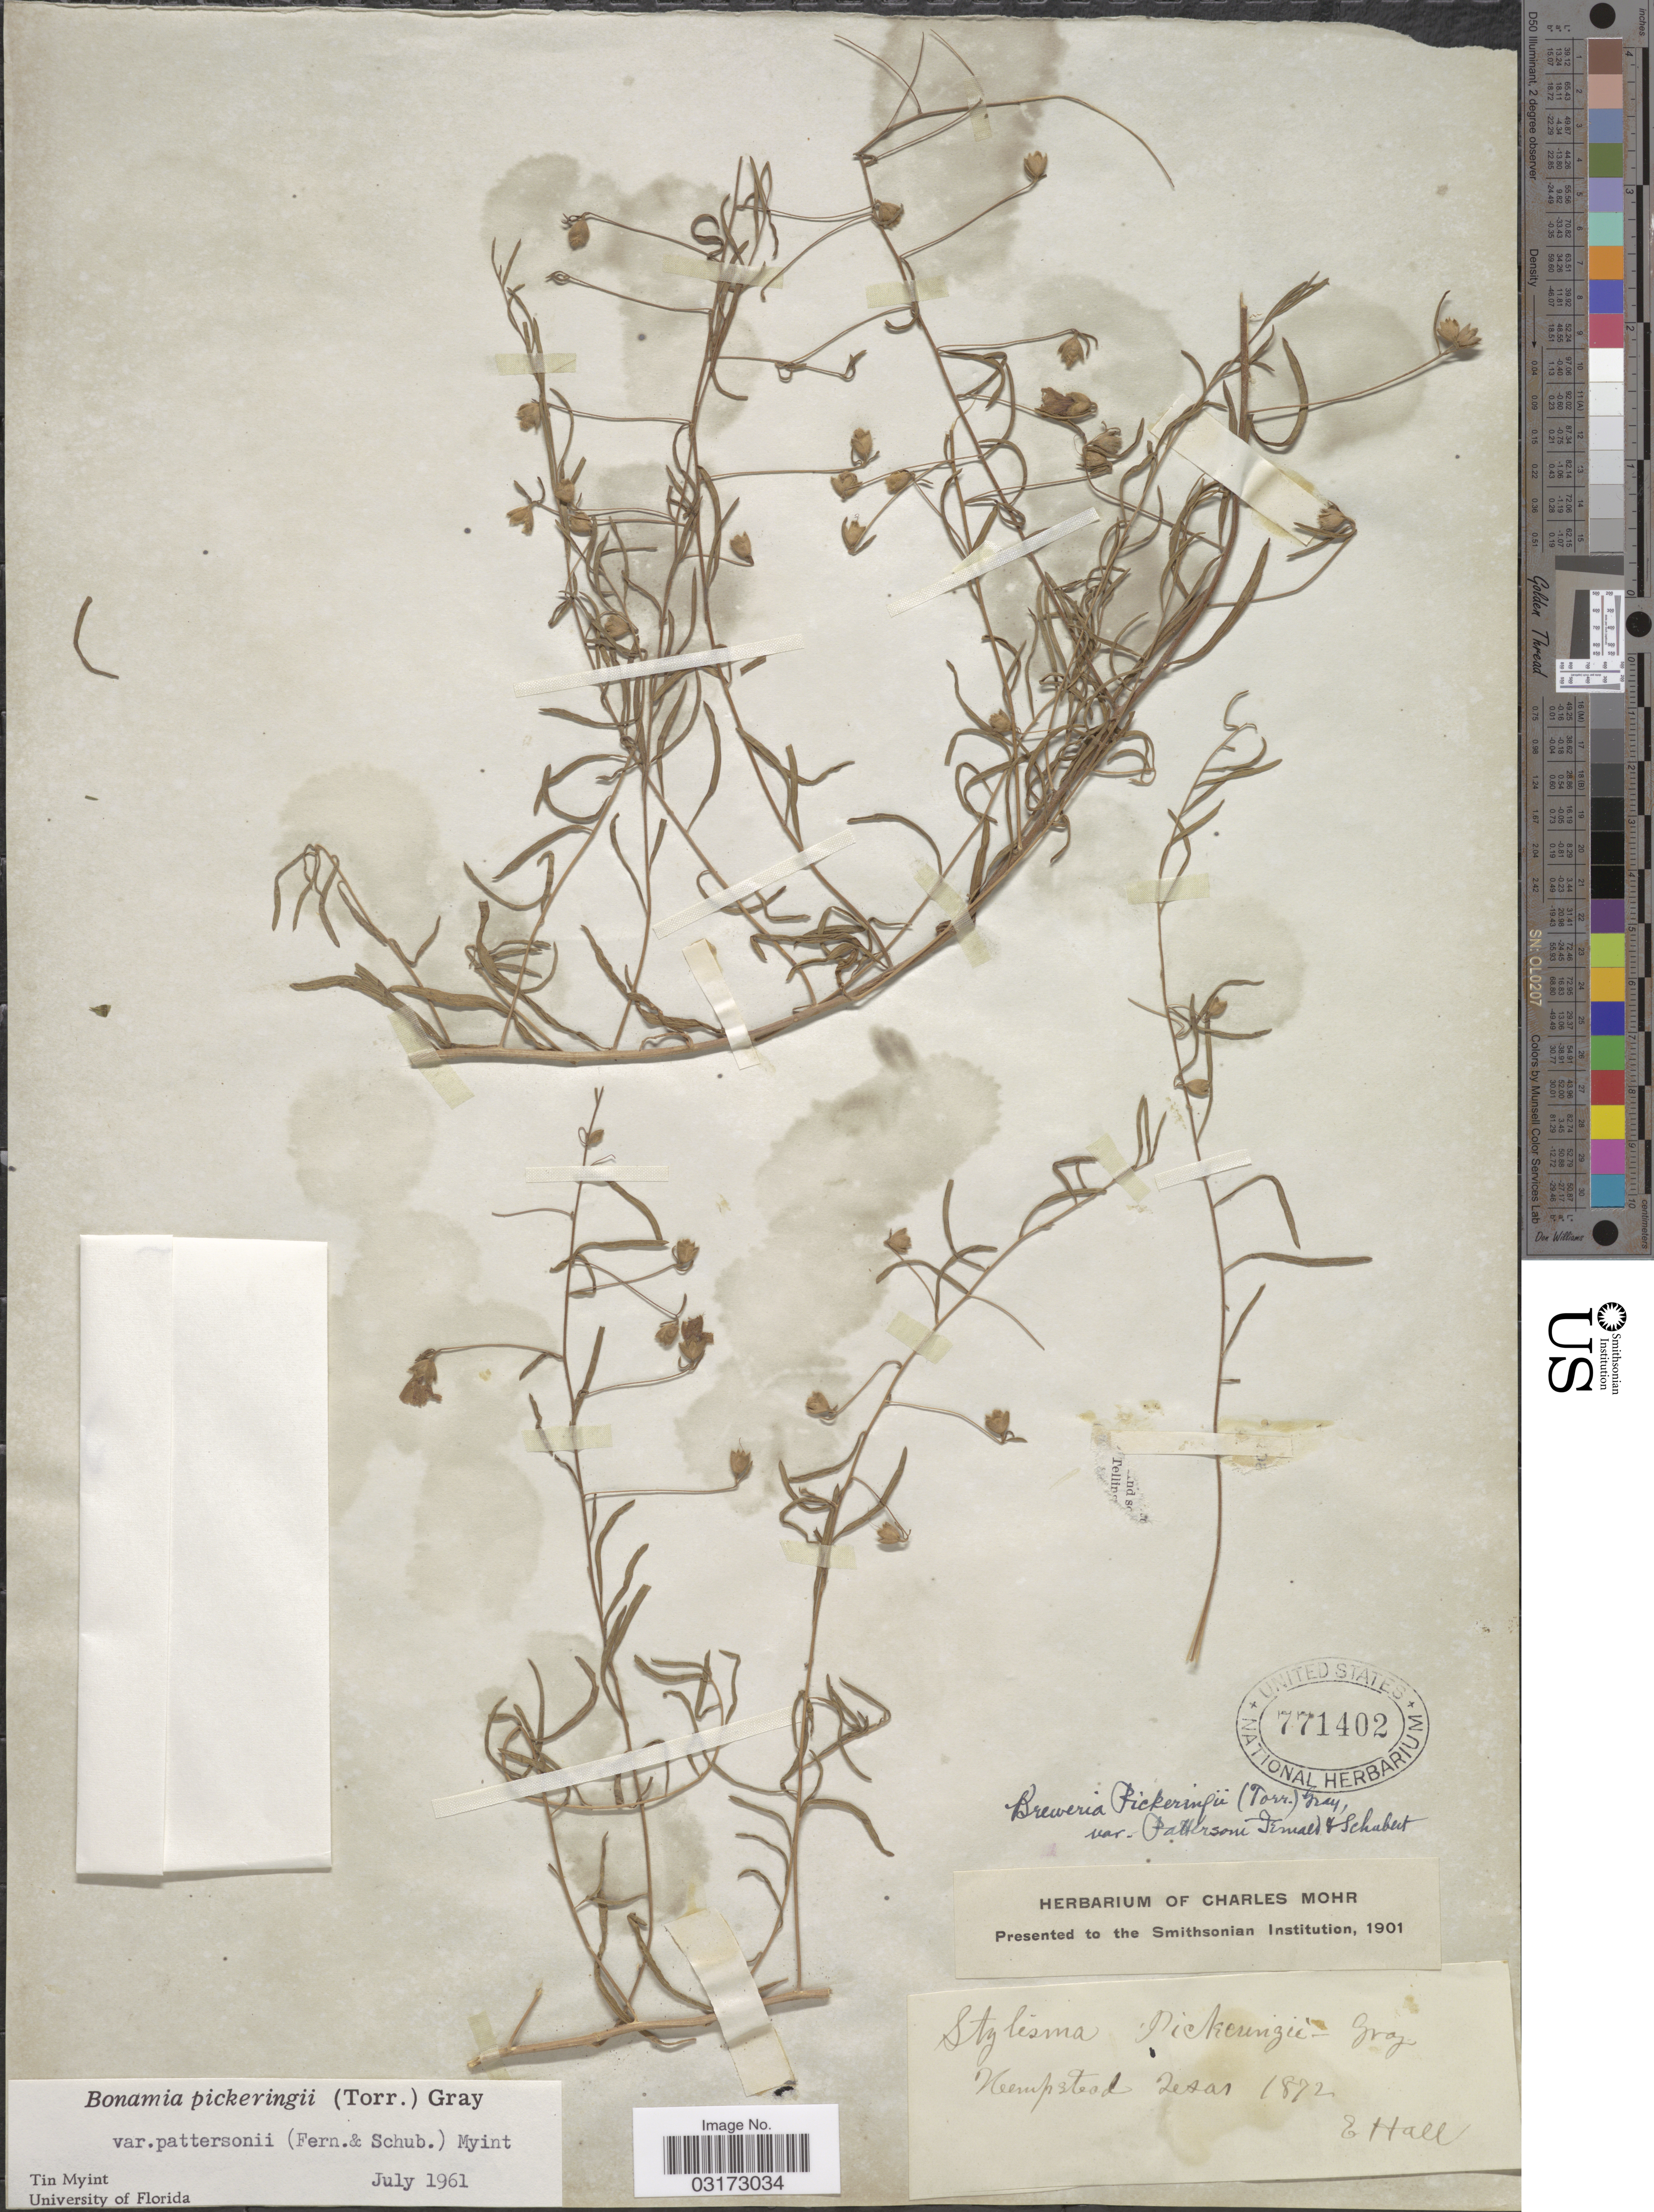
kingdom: Plantae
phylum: Tracheophyta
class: Magnoliopsida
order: Solanales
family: Convolvulaceae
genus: Stylisma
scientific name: Stylisma pickeringii var. pattersonii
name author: (Fernald & B.G. Schub.) Myint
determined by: Strong, Mark T., (BOT), Smithsonian Institution - National Museum of Natural History (UNITED STATES)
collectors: E. Hall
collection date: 1872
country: United States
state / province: Texas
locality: Hempstead.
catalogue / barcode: US 771402